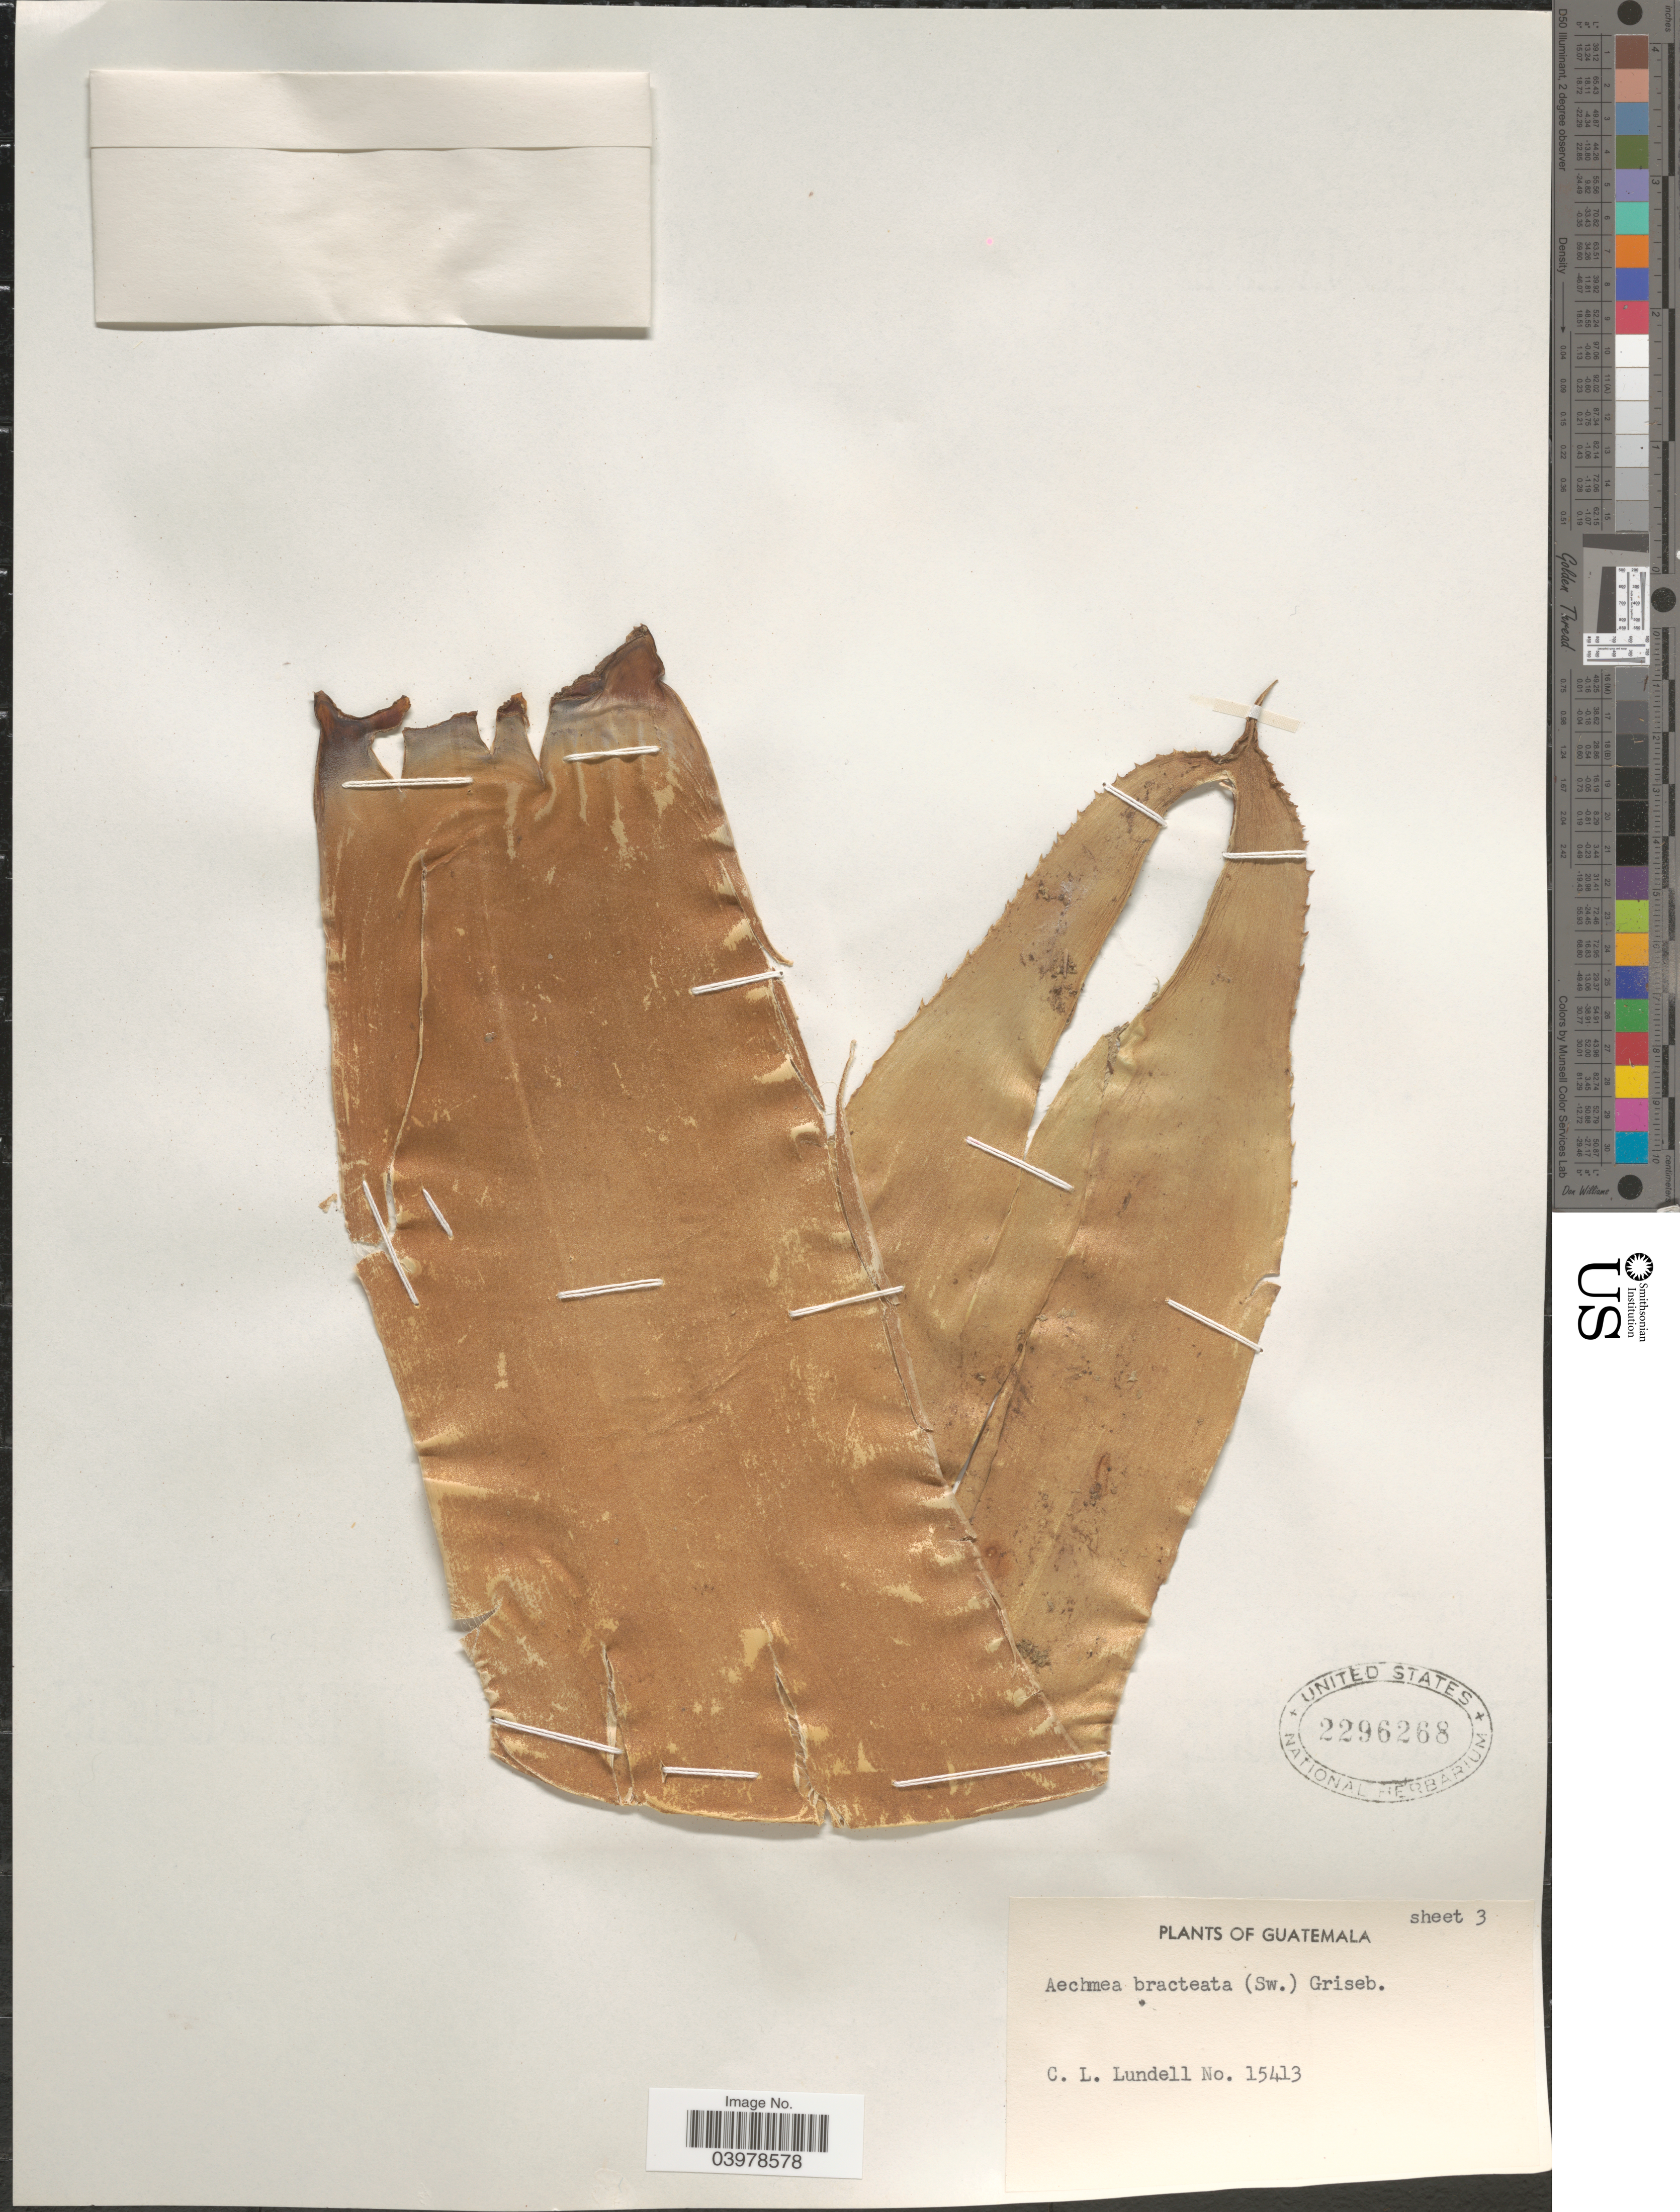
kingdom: Plantae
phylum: Tracheophyta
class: Liliopsida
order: Poales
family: Bromeliaceae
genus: Aechmea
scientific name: Aechmea bracteata var. bracteata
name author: (Sw.) Griseb.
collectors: C. L. Lundell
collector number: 15413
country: Guatemala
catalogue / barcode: US 2296268